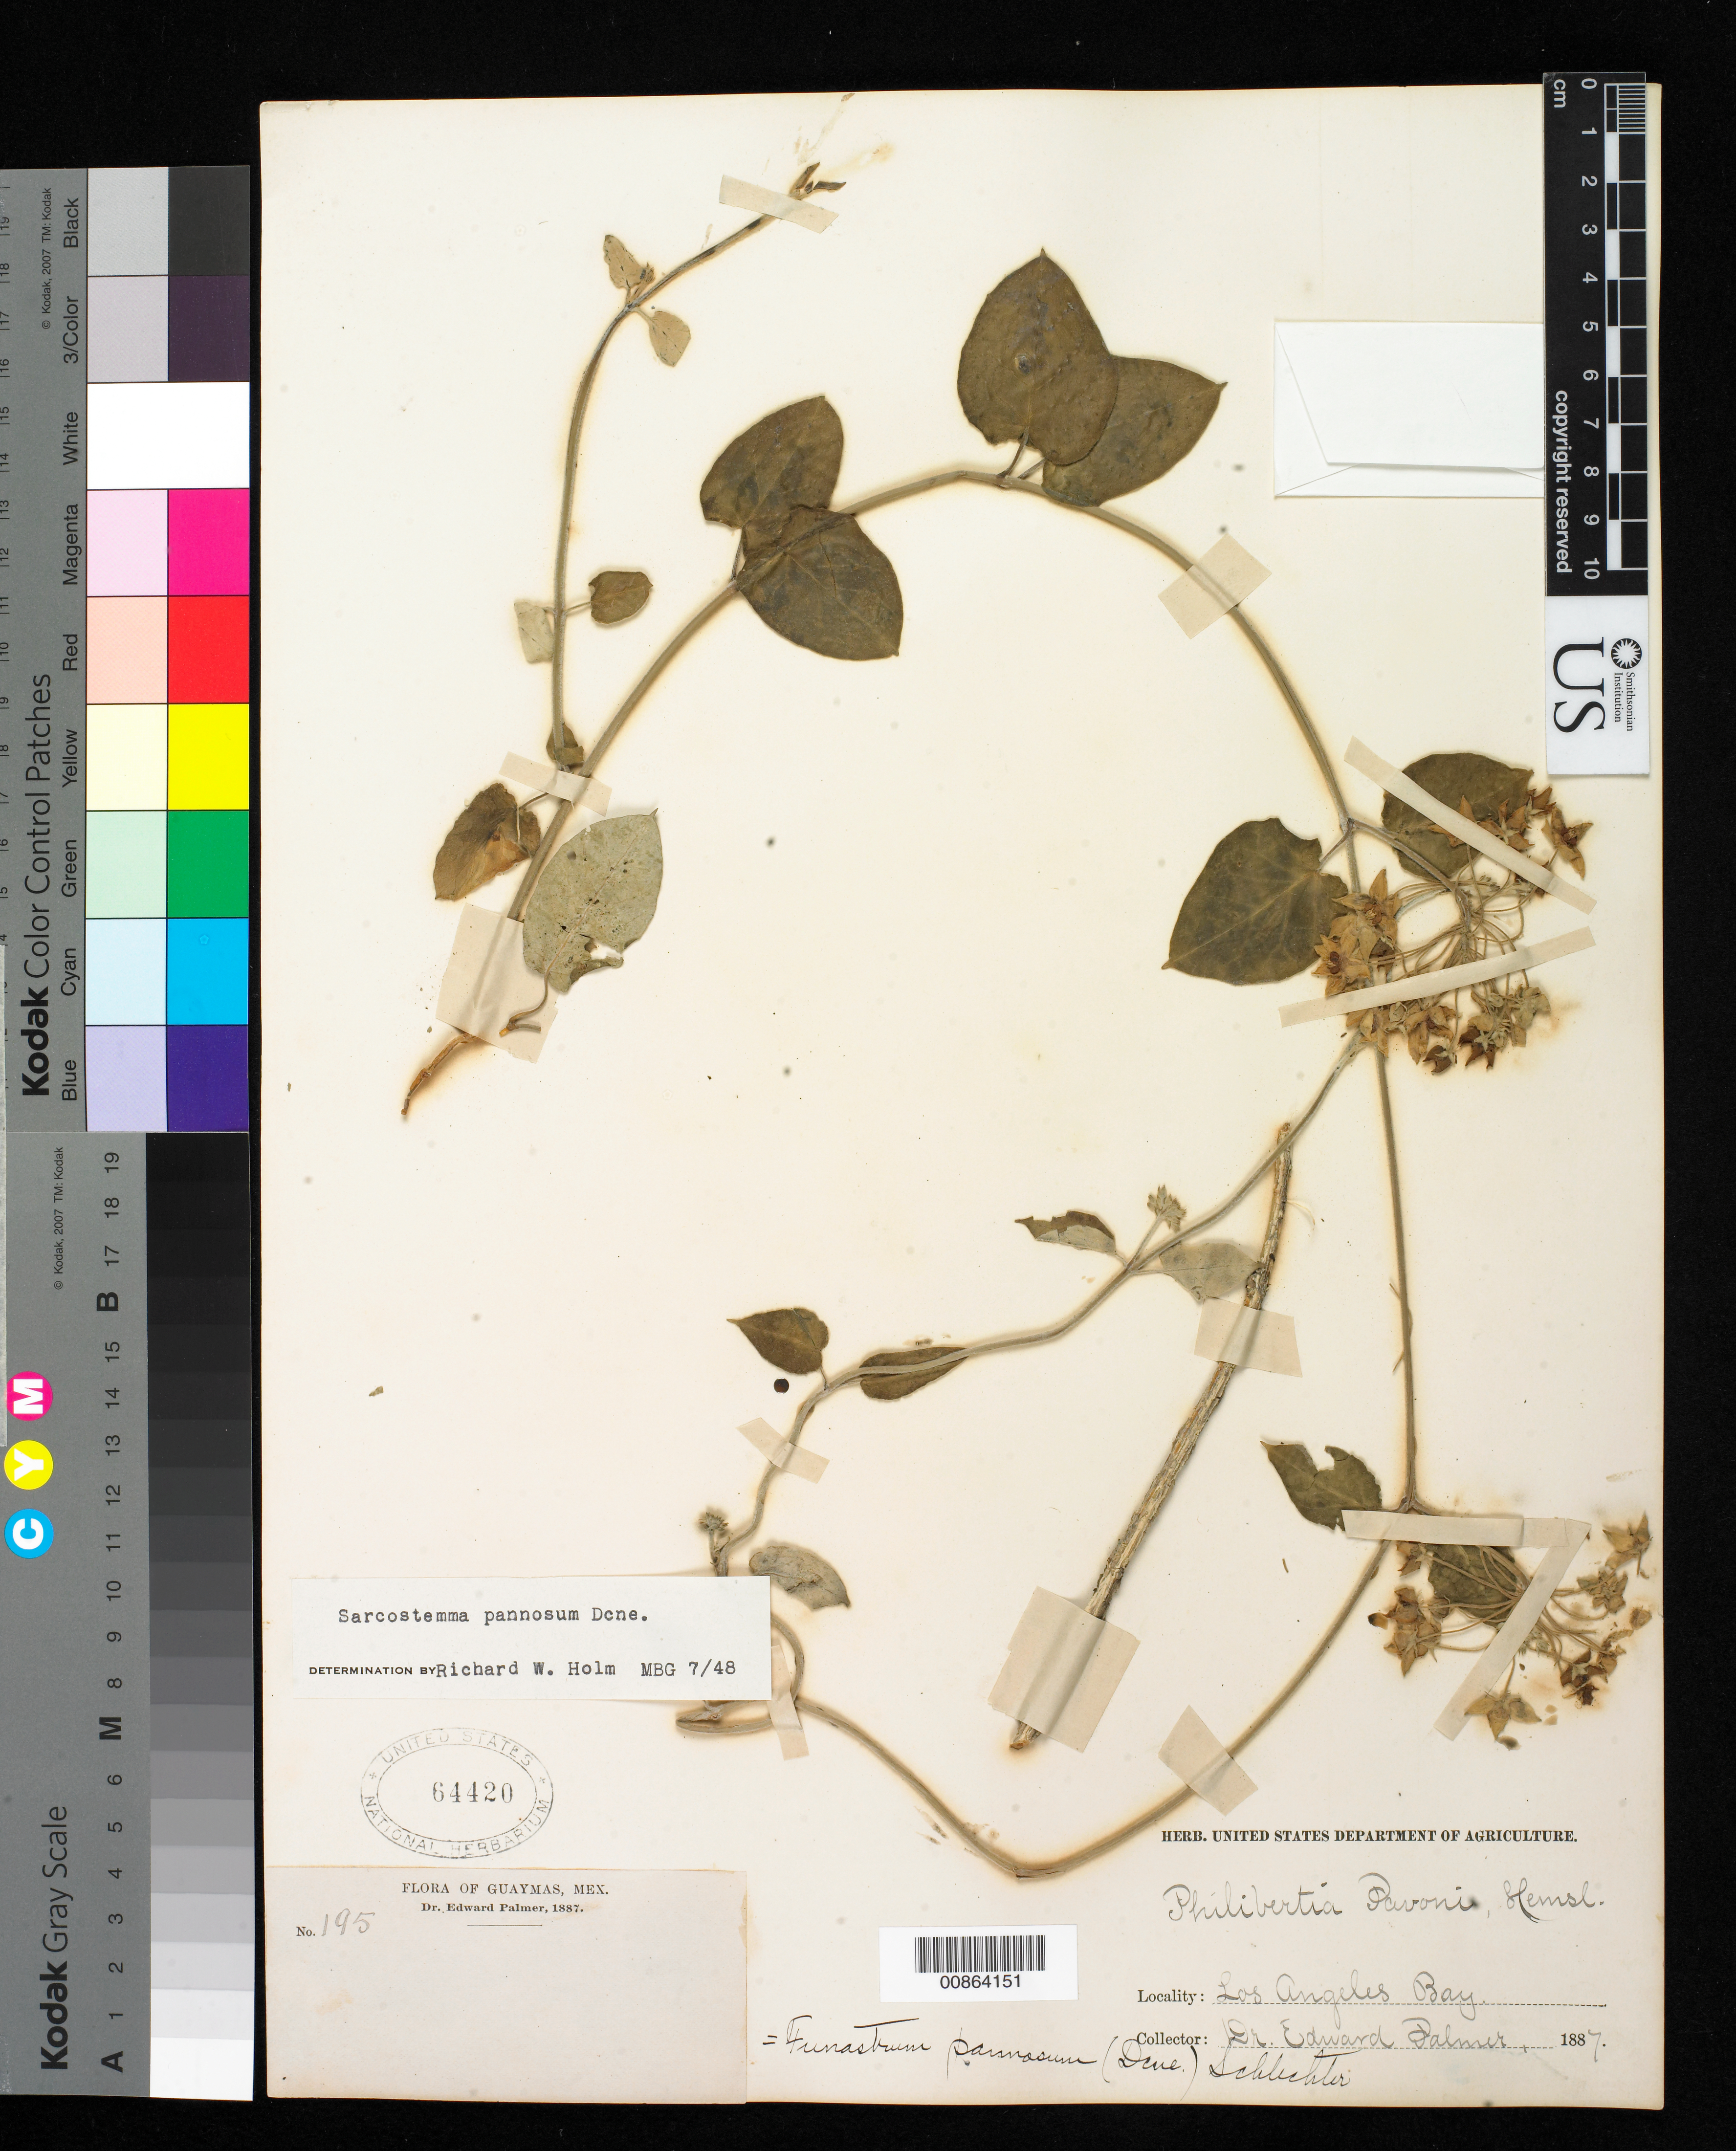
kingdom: Plantae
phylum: Tracheophyta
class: Magnoliopsida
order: Gentianales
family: Apocynaceae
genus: Sarcostemma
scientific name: Sarcostemma pannosum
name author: Decne.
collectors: E. Palmer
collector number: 195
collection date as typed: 1887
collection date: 1887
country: Mexico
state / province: Baja California Norte / Sonora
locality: Guaymas, Sonora or Los Angeles Bay, Baja California Norte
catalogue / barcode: US 64420